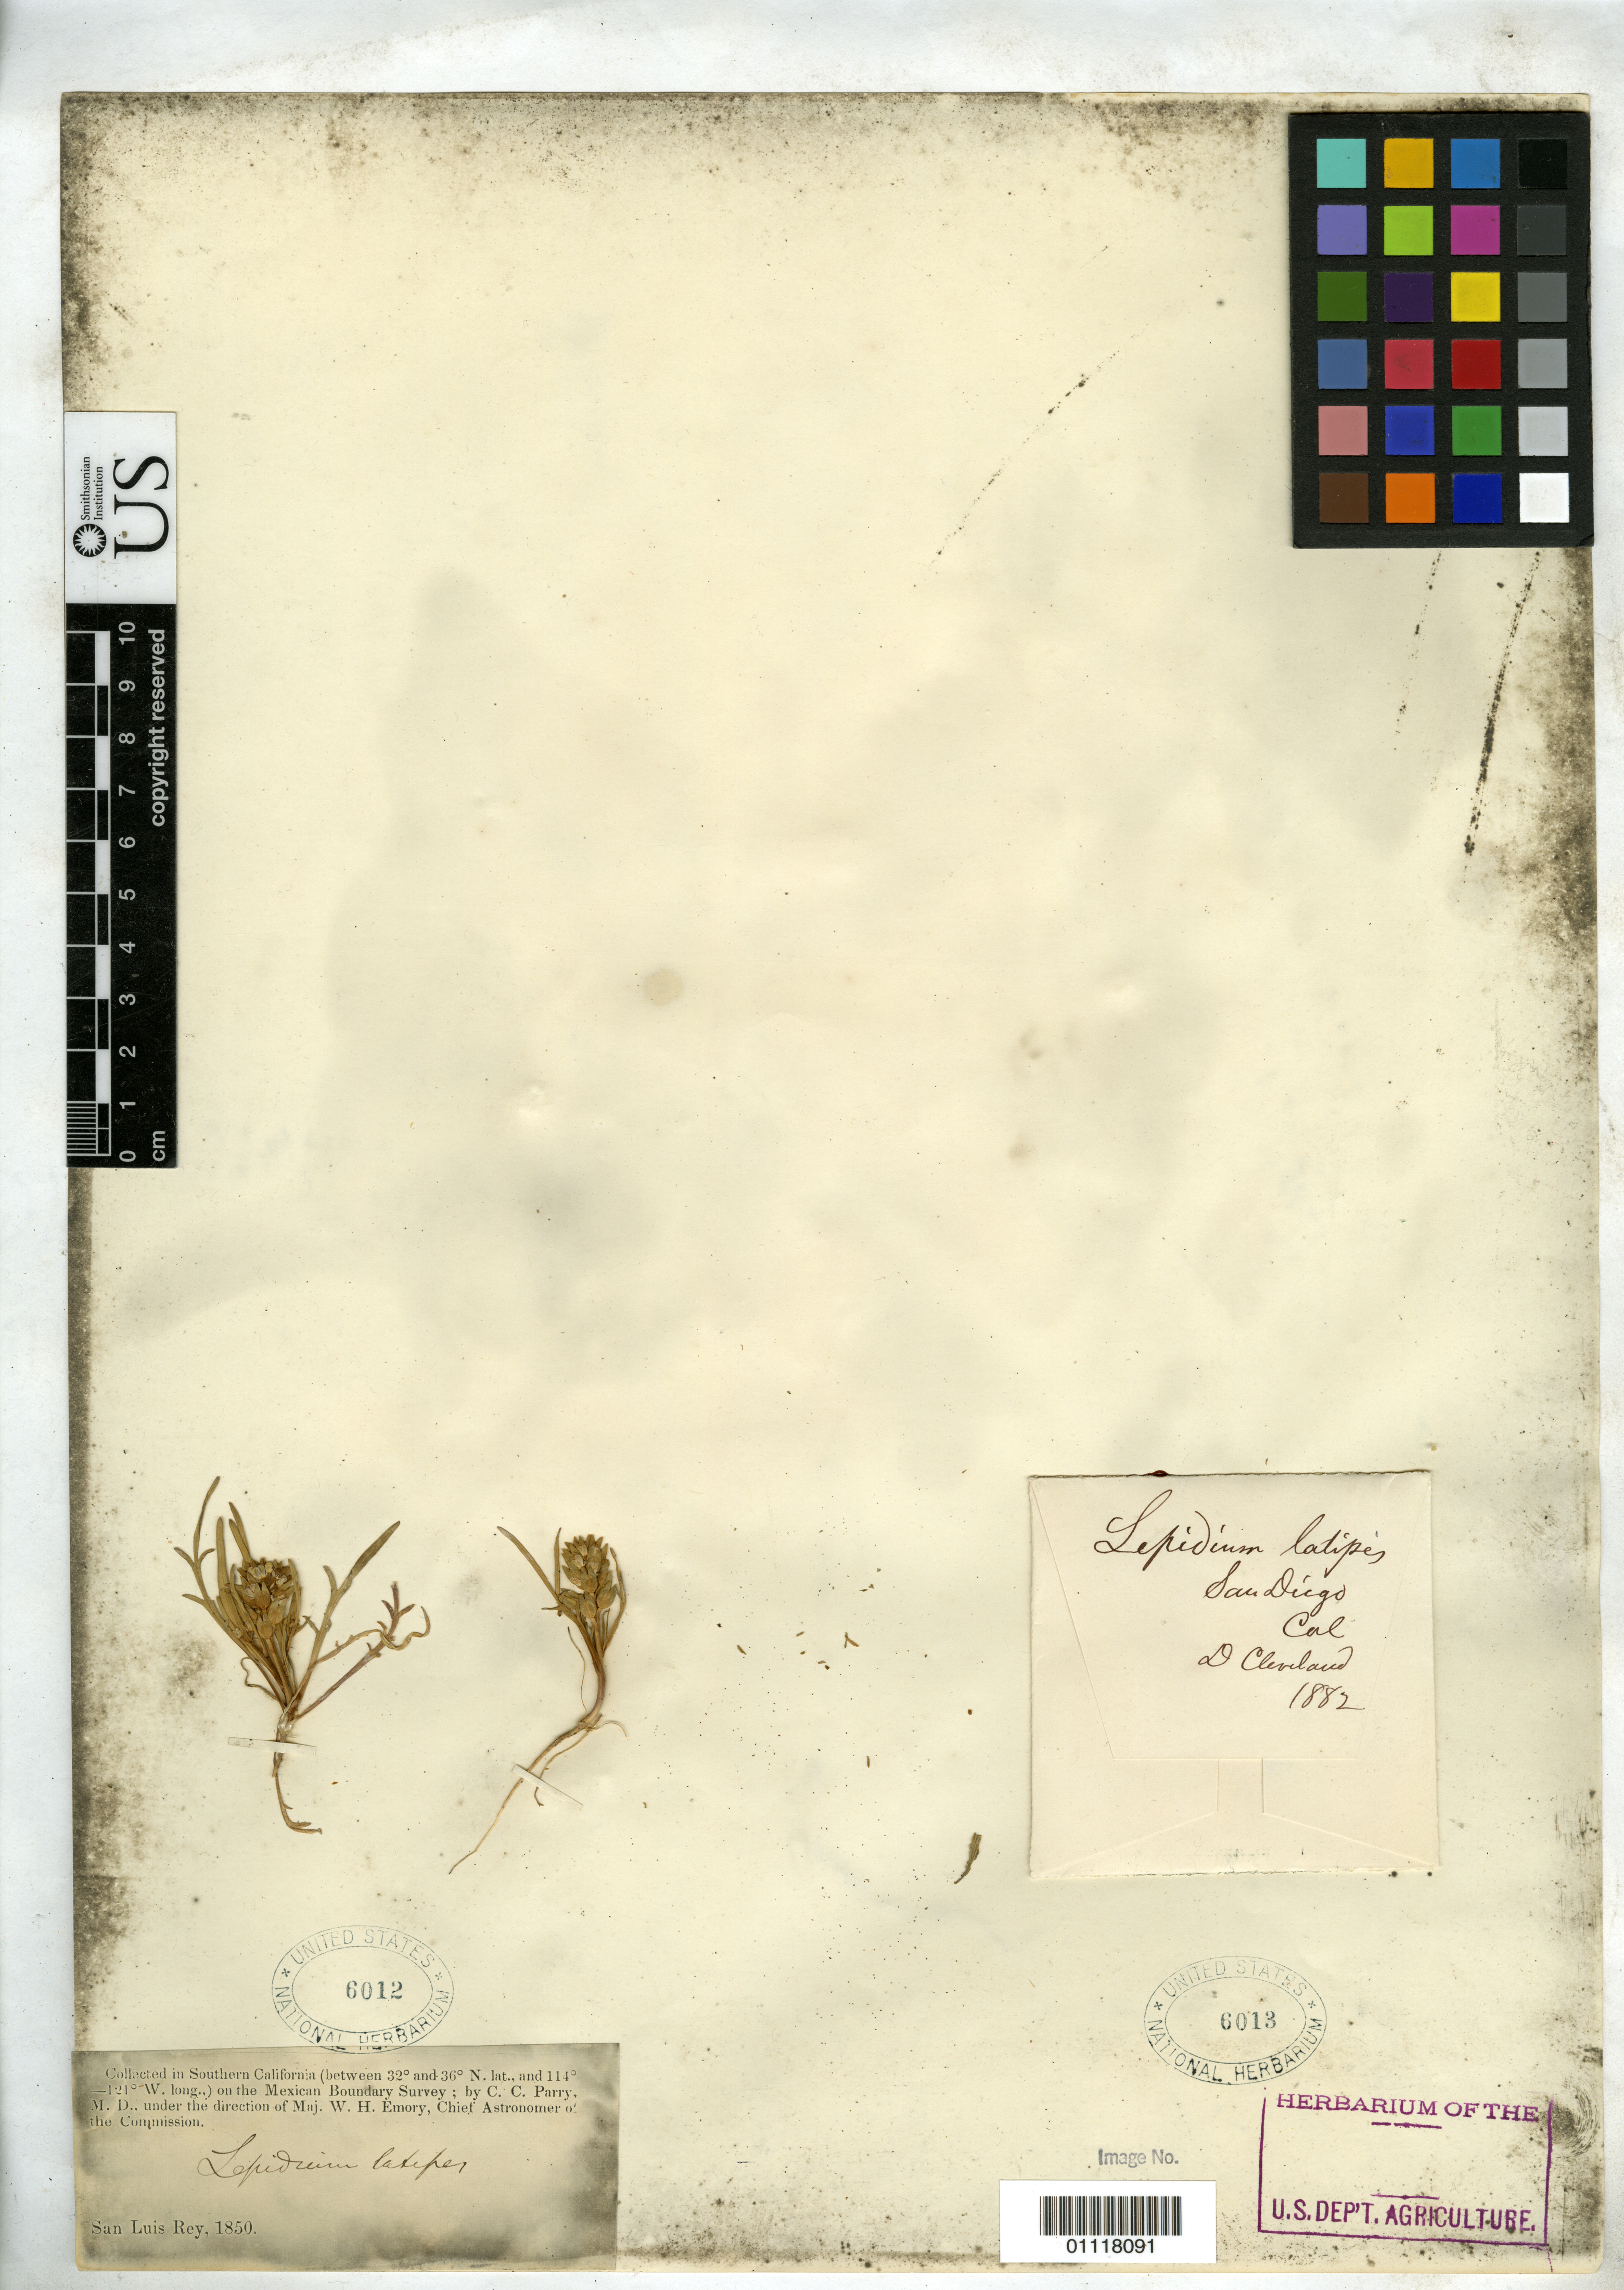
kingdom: Plantae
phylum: Tracheophyta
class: Magnoliopsida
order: Brassicales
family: Brassicaceae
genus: Lepidium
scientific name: Lepidium latipes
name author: Hook.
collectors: D. Cleveland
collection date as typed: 1882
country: United States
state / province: California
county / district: San Diego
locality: San Diego, California.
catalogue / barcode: US 6013